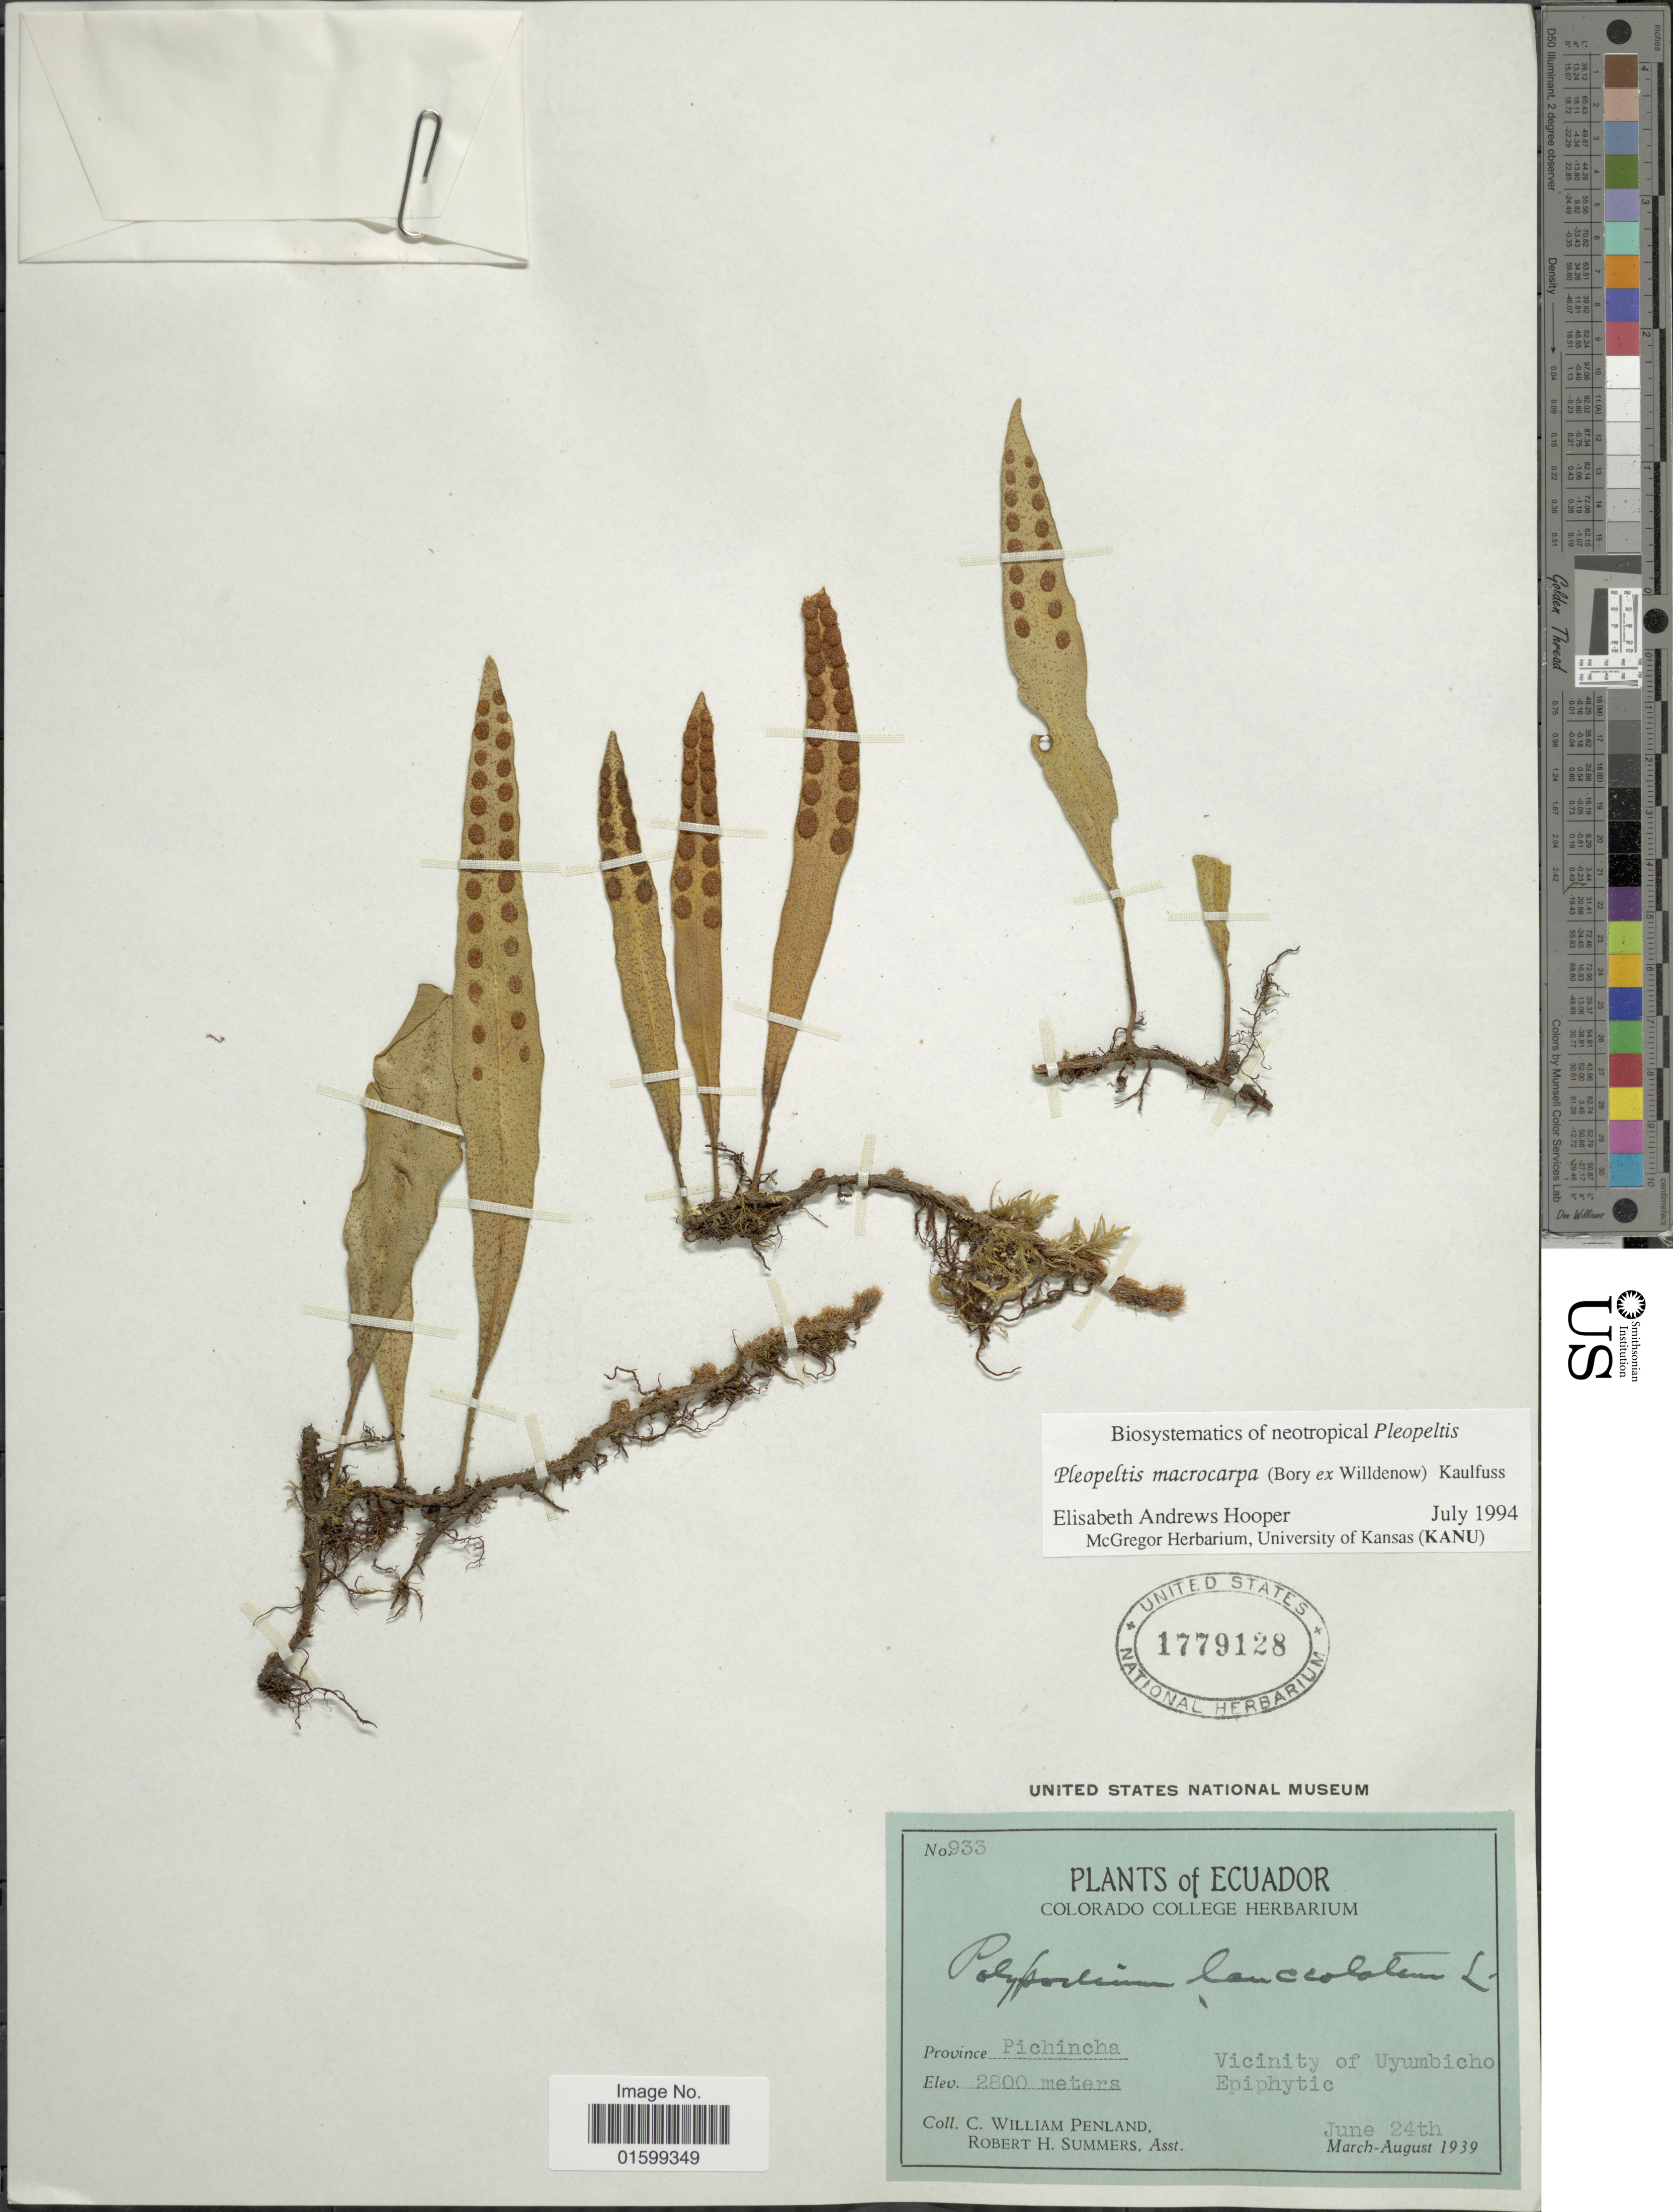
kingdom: Plantae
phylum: Tracheophyta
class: Polypodiopsida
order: Polypodiales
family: Polypodiaceae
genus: Pleopeltis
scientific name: Pleopeltis macrocarpa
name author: (Bory ex Willd.) Kaulf.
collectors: C. W. Penland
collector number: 933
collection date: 1939-06-24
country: Ecuador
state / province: Pichincha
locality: Vicinity of uyumbicho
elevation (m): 2800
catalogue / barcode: US 1779128